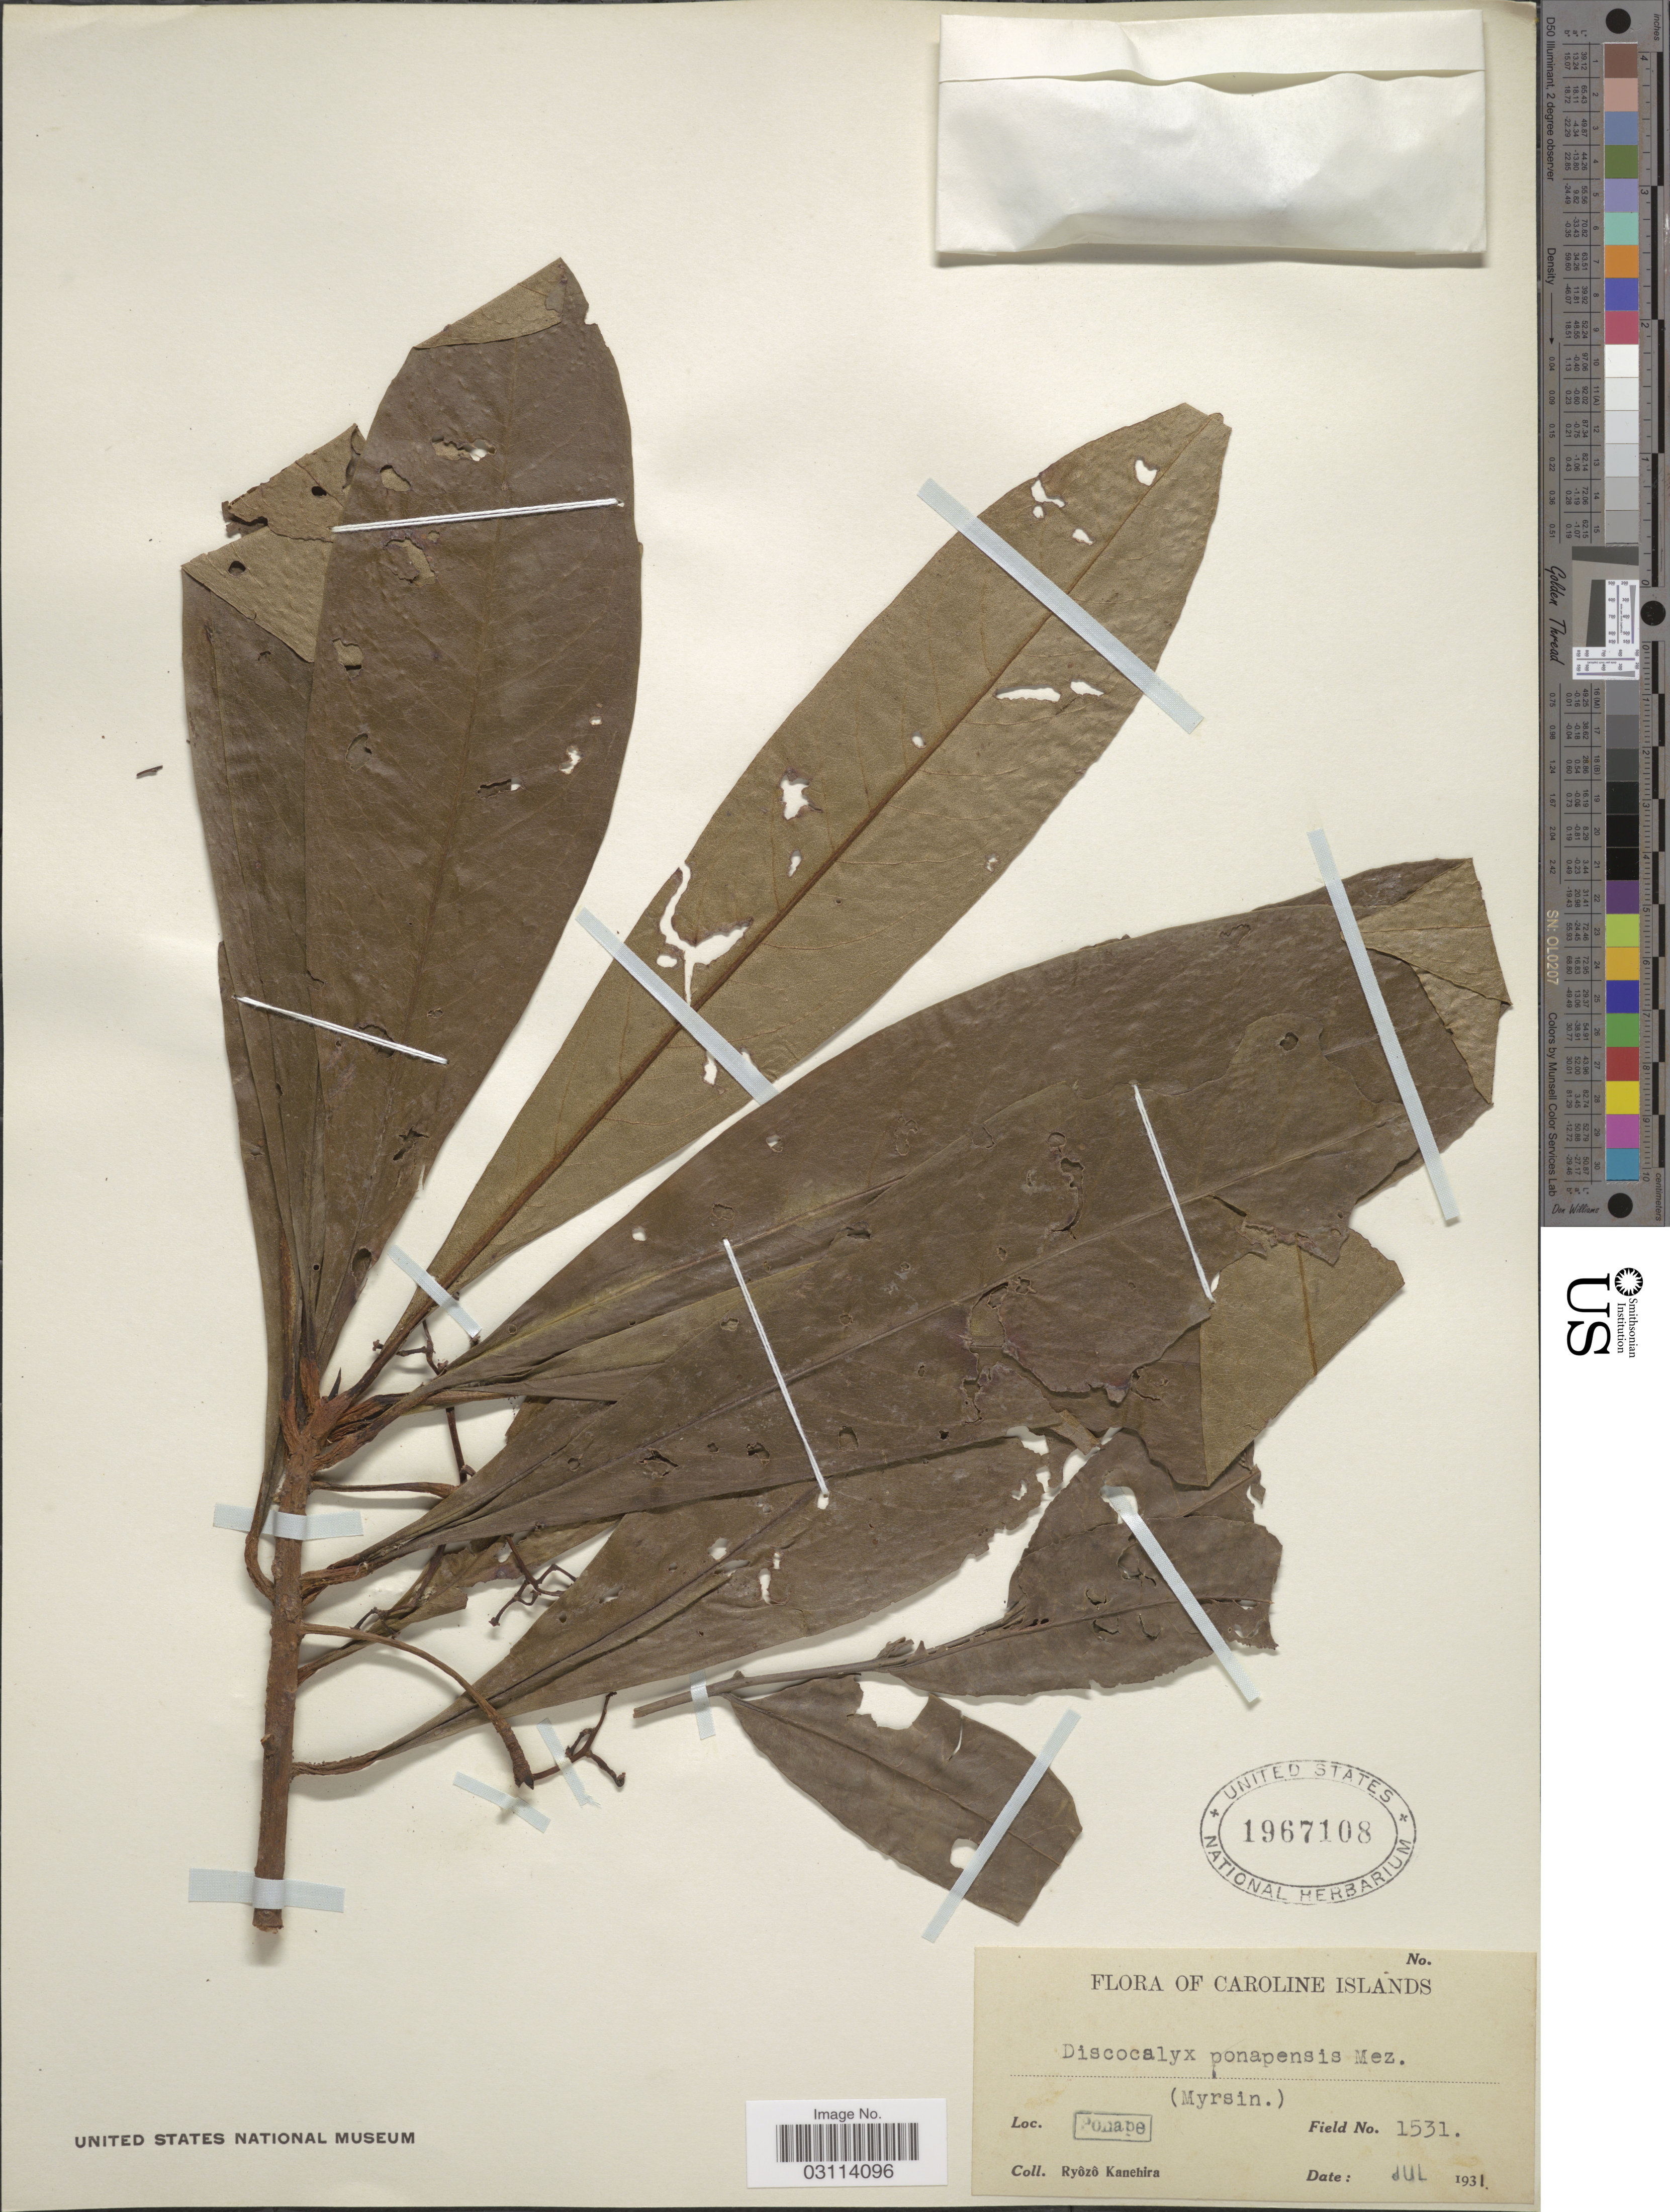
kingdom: Plantae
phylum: Tracheophyta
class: Magnoliopsida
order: Ericales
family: Primulaceae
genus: Discocalyx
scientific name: Discocalyx ponapensis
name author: Mez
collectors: R. Kanehira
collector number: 1531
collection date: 1931-07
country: Micronesia, Federated States of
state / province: Pohnpei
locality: Caroline Islands, Ponape.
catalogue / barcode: US 1967108